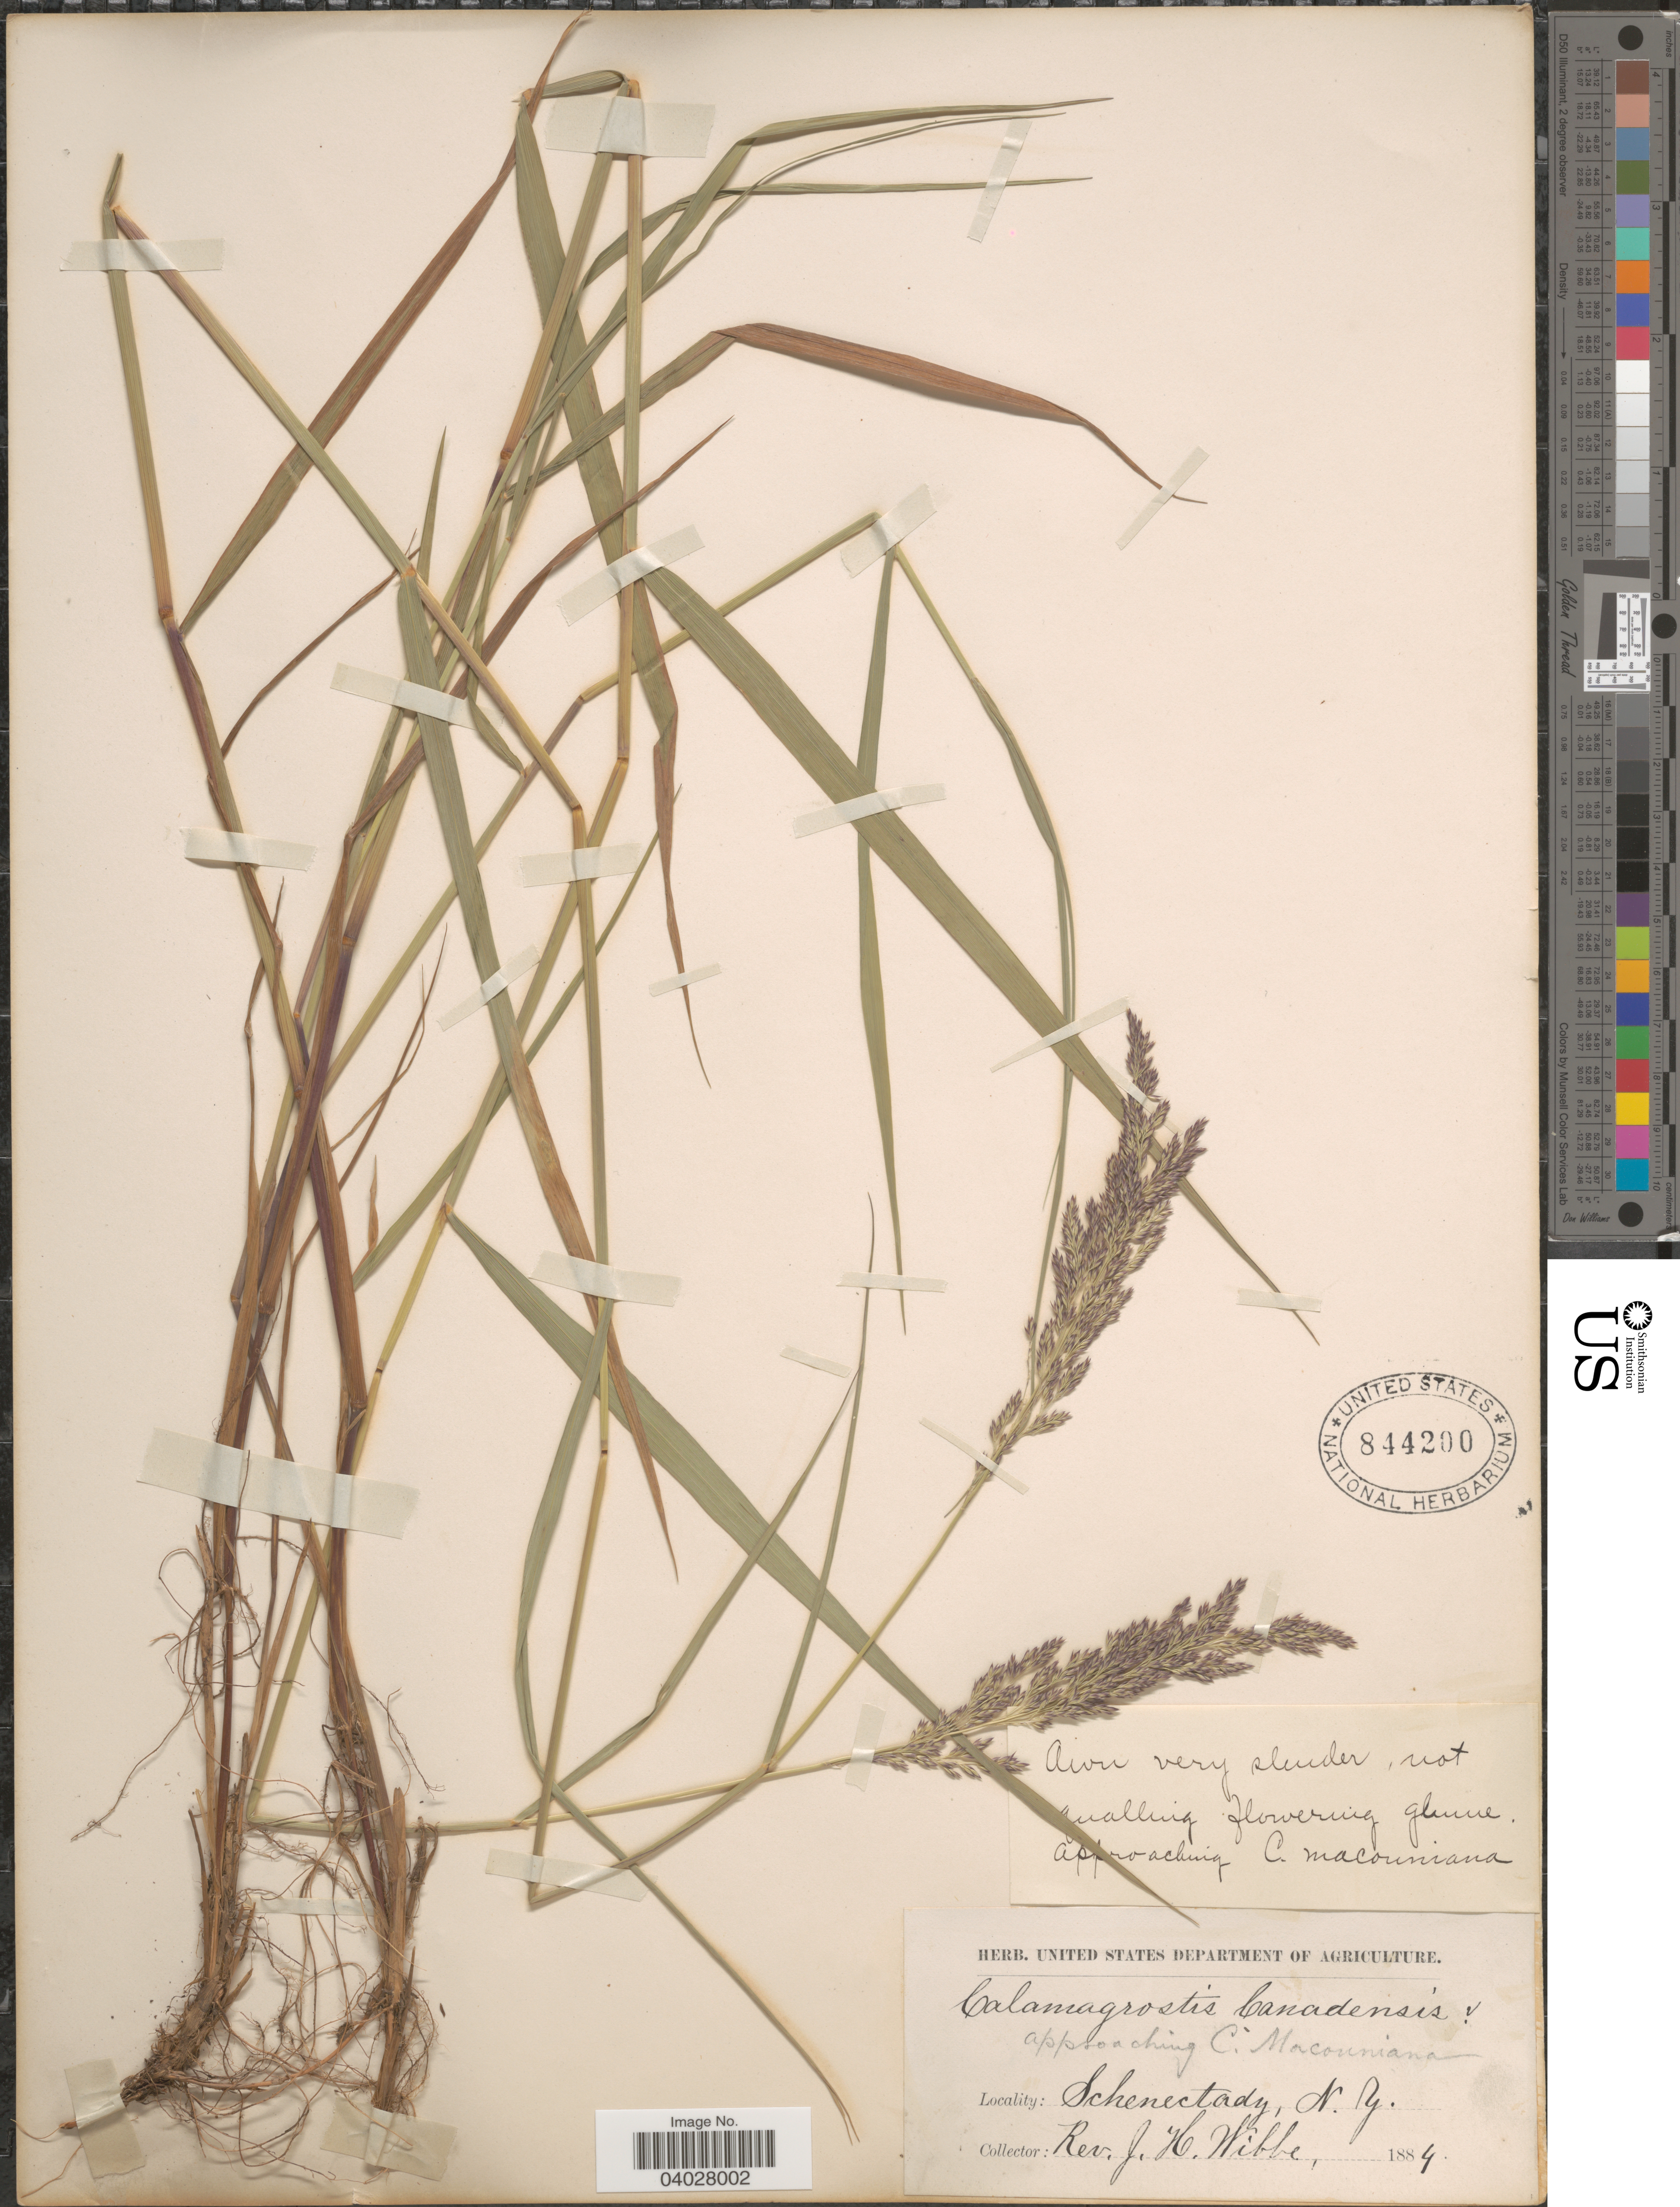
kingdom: Plantae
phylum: Tracheophyta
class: Liliopsida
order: Poales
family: Poaceae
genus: Calamagrostis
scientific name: Calamagrostis canadensis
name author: (Michx.) P. Beauv.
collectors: J. Wibbe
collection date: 1884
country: United States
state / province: New York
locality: Schenectady.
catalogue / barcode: US 844200